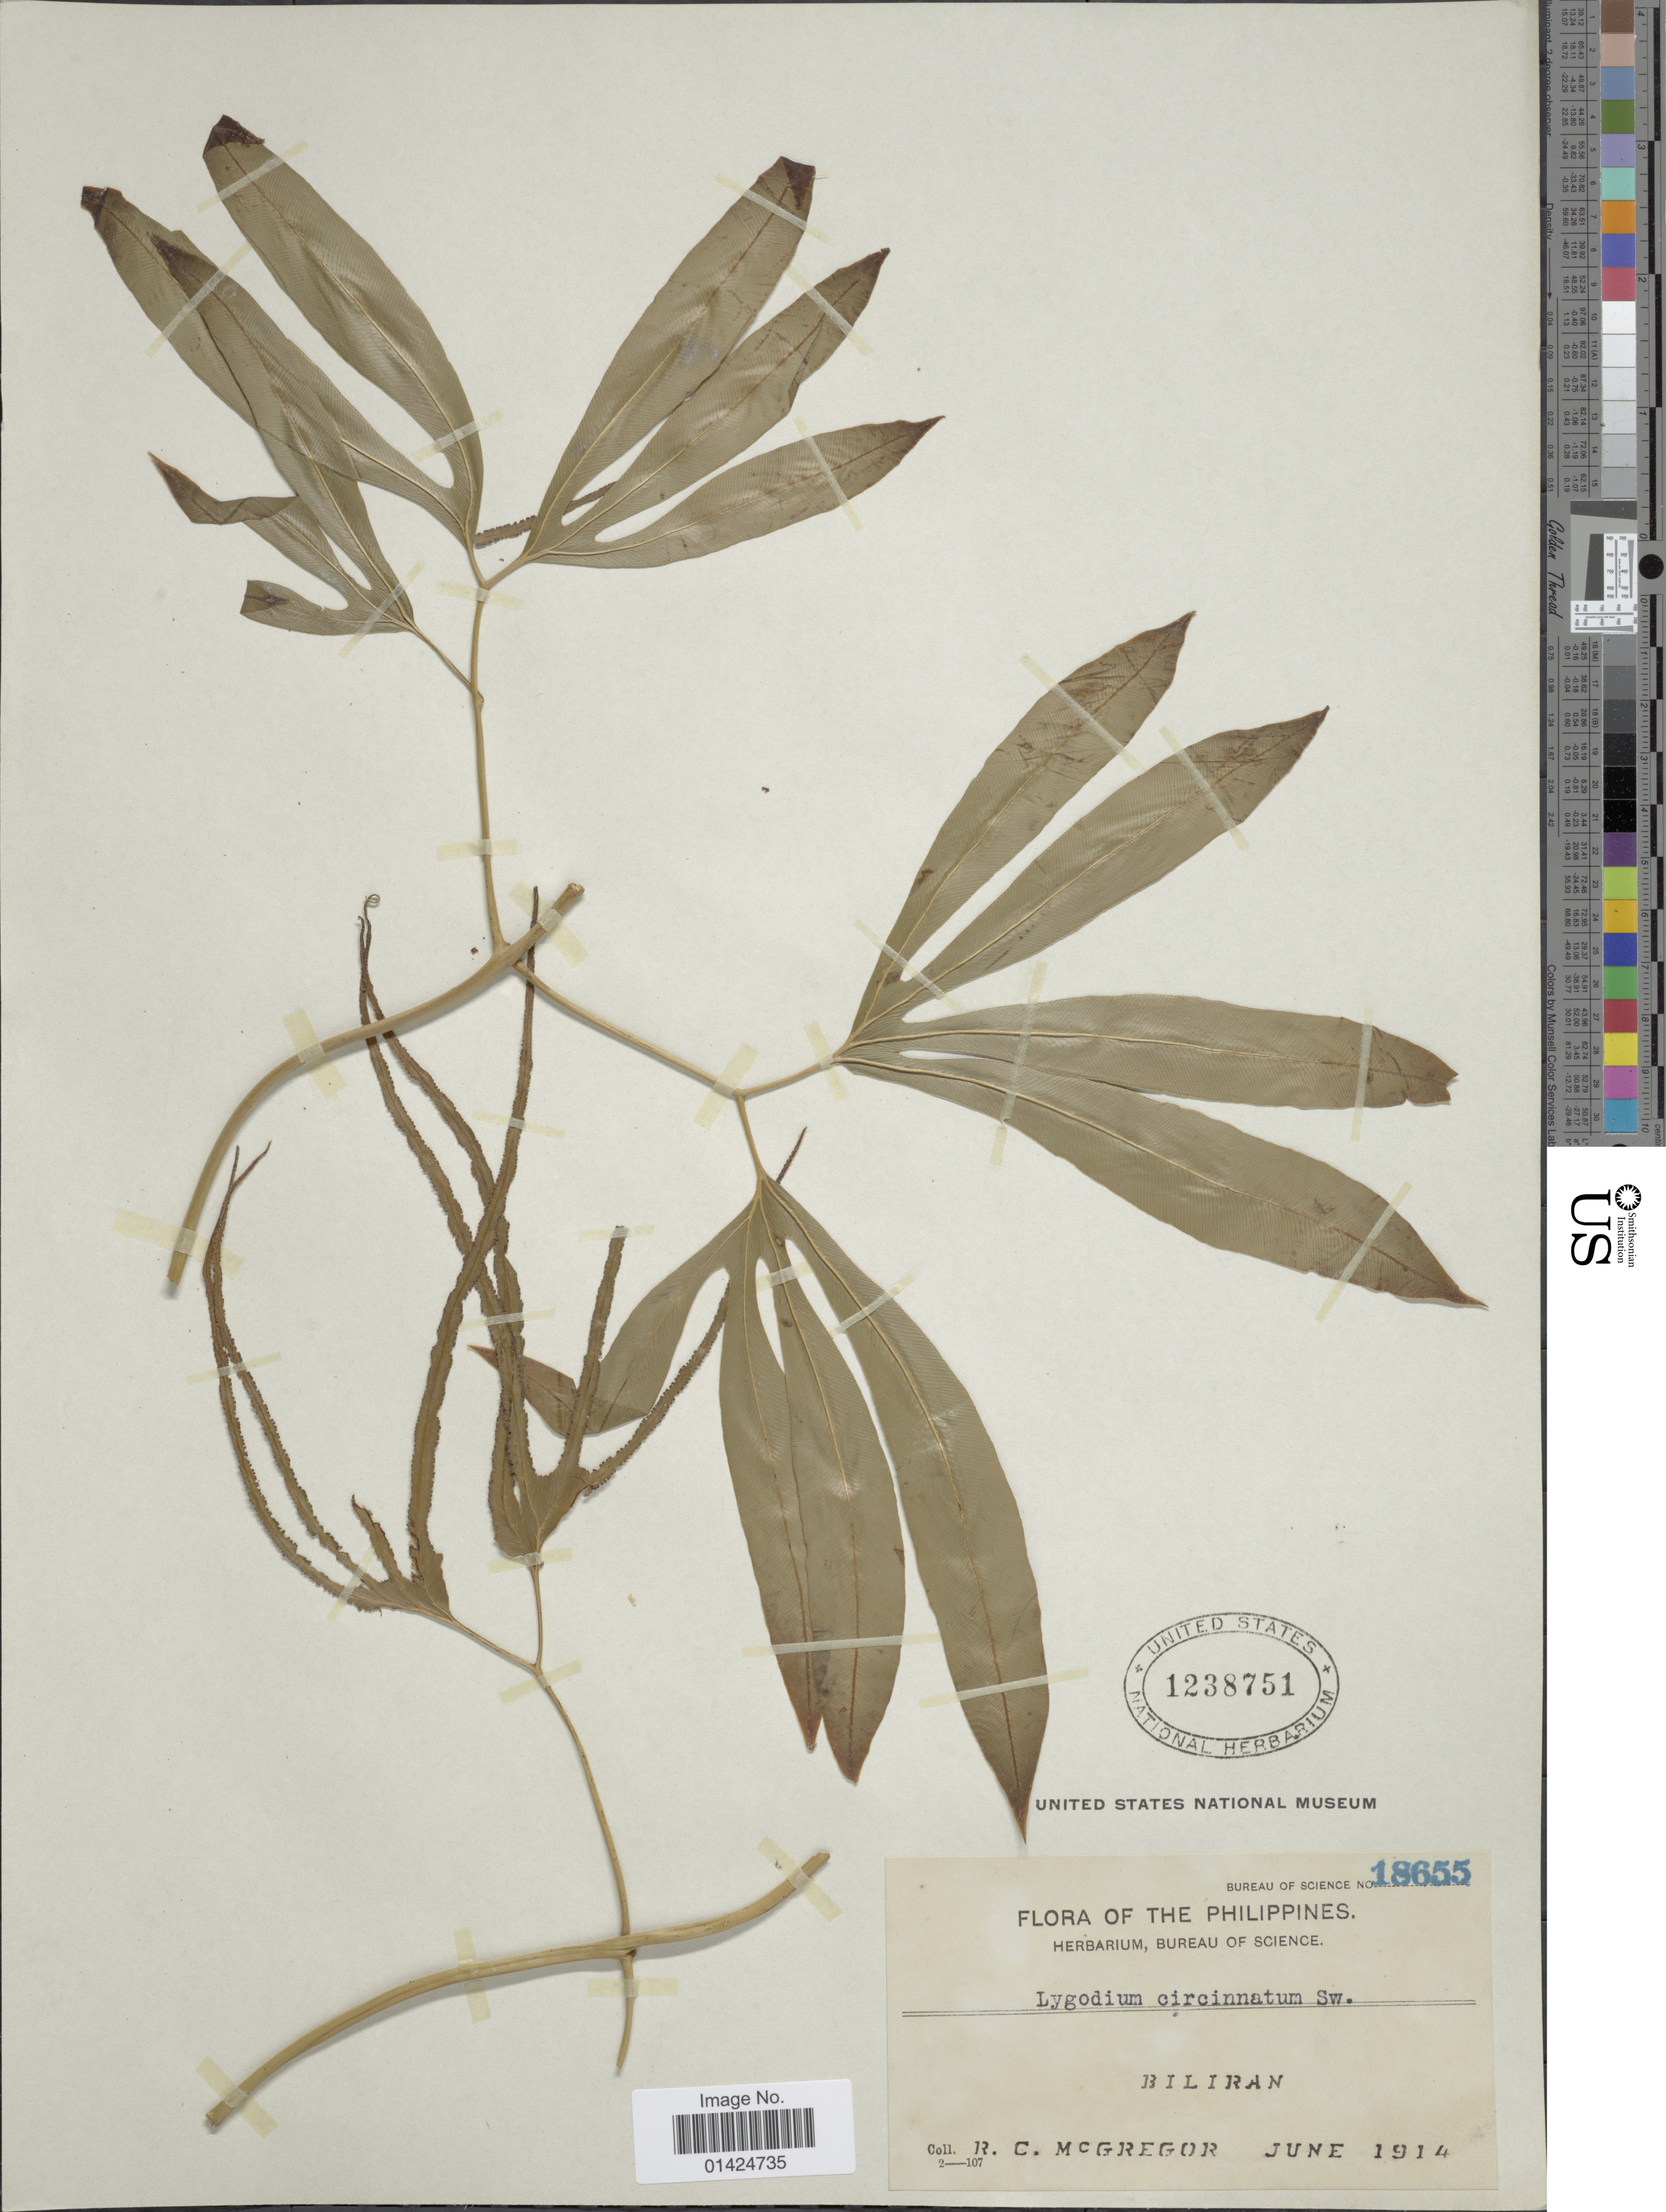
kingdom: Plantae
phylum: Tracheophyta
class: Polypodiopsida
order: Schizaeales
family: Lygodiaceae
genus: Lygodium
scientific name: Lygodium circinnatum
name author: (Burm. f.) Sw.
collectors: R. C. McGregor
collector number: Bureau of Science 18655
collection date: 1914-06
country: Philippines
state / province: Eastern Visayas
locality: Biliran.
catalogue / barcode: US 1238751